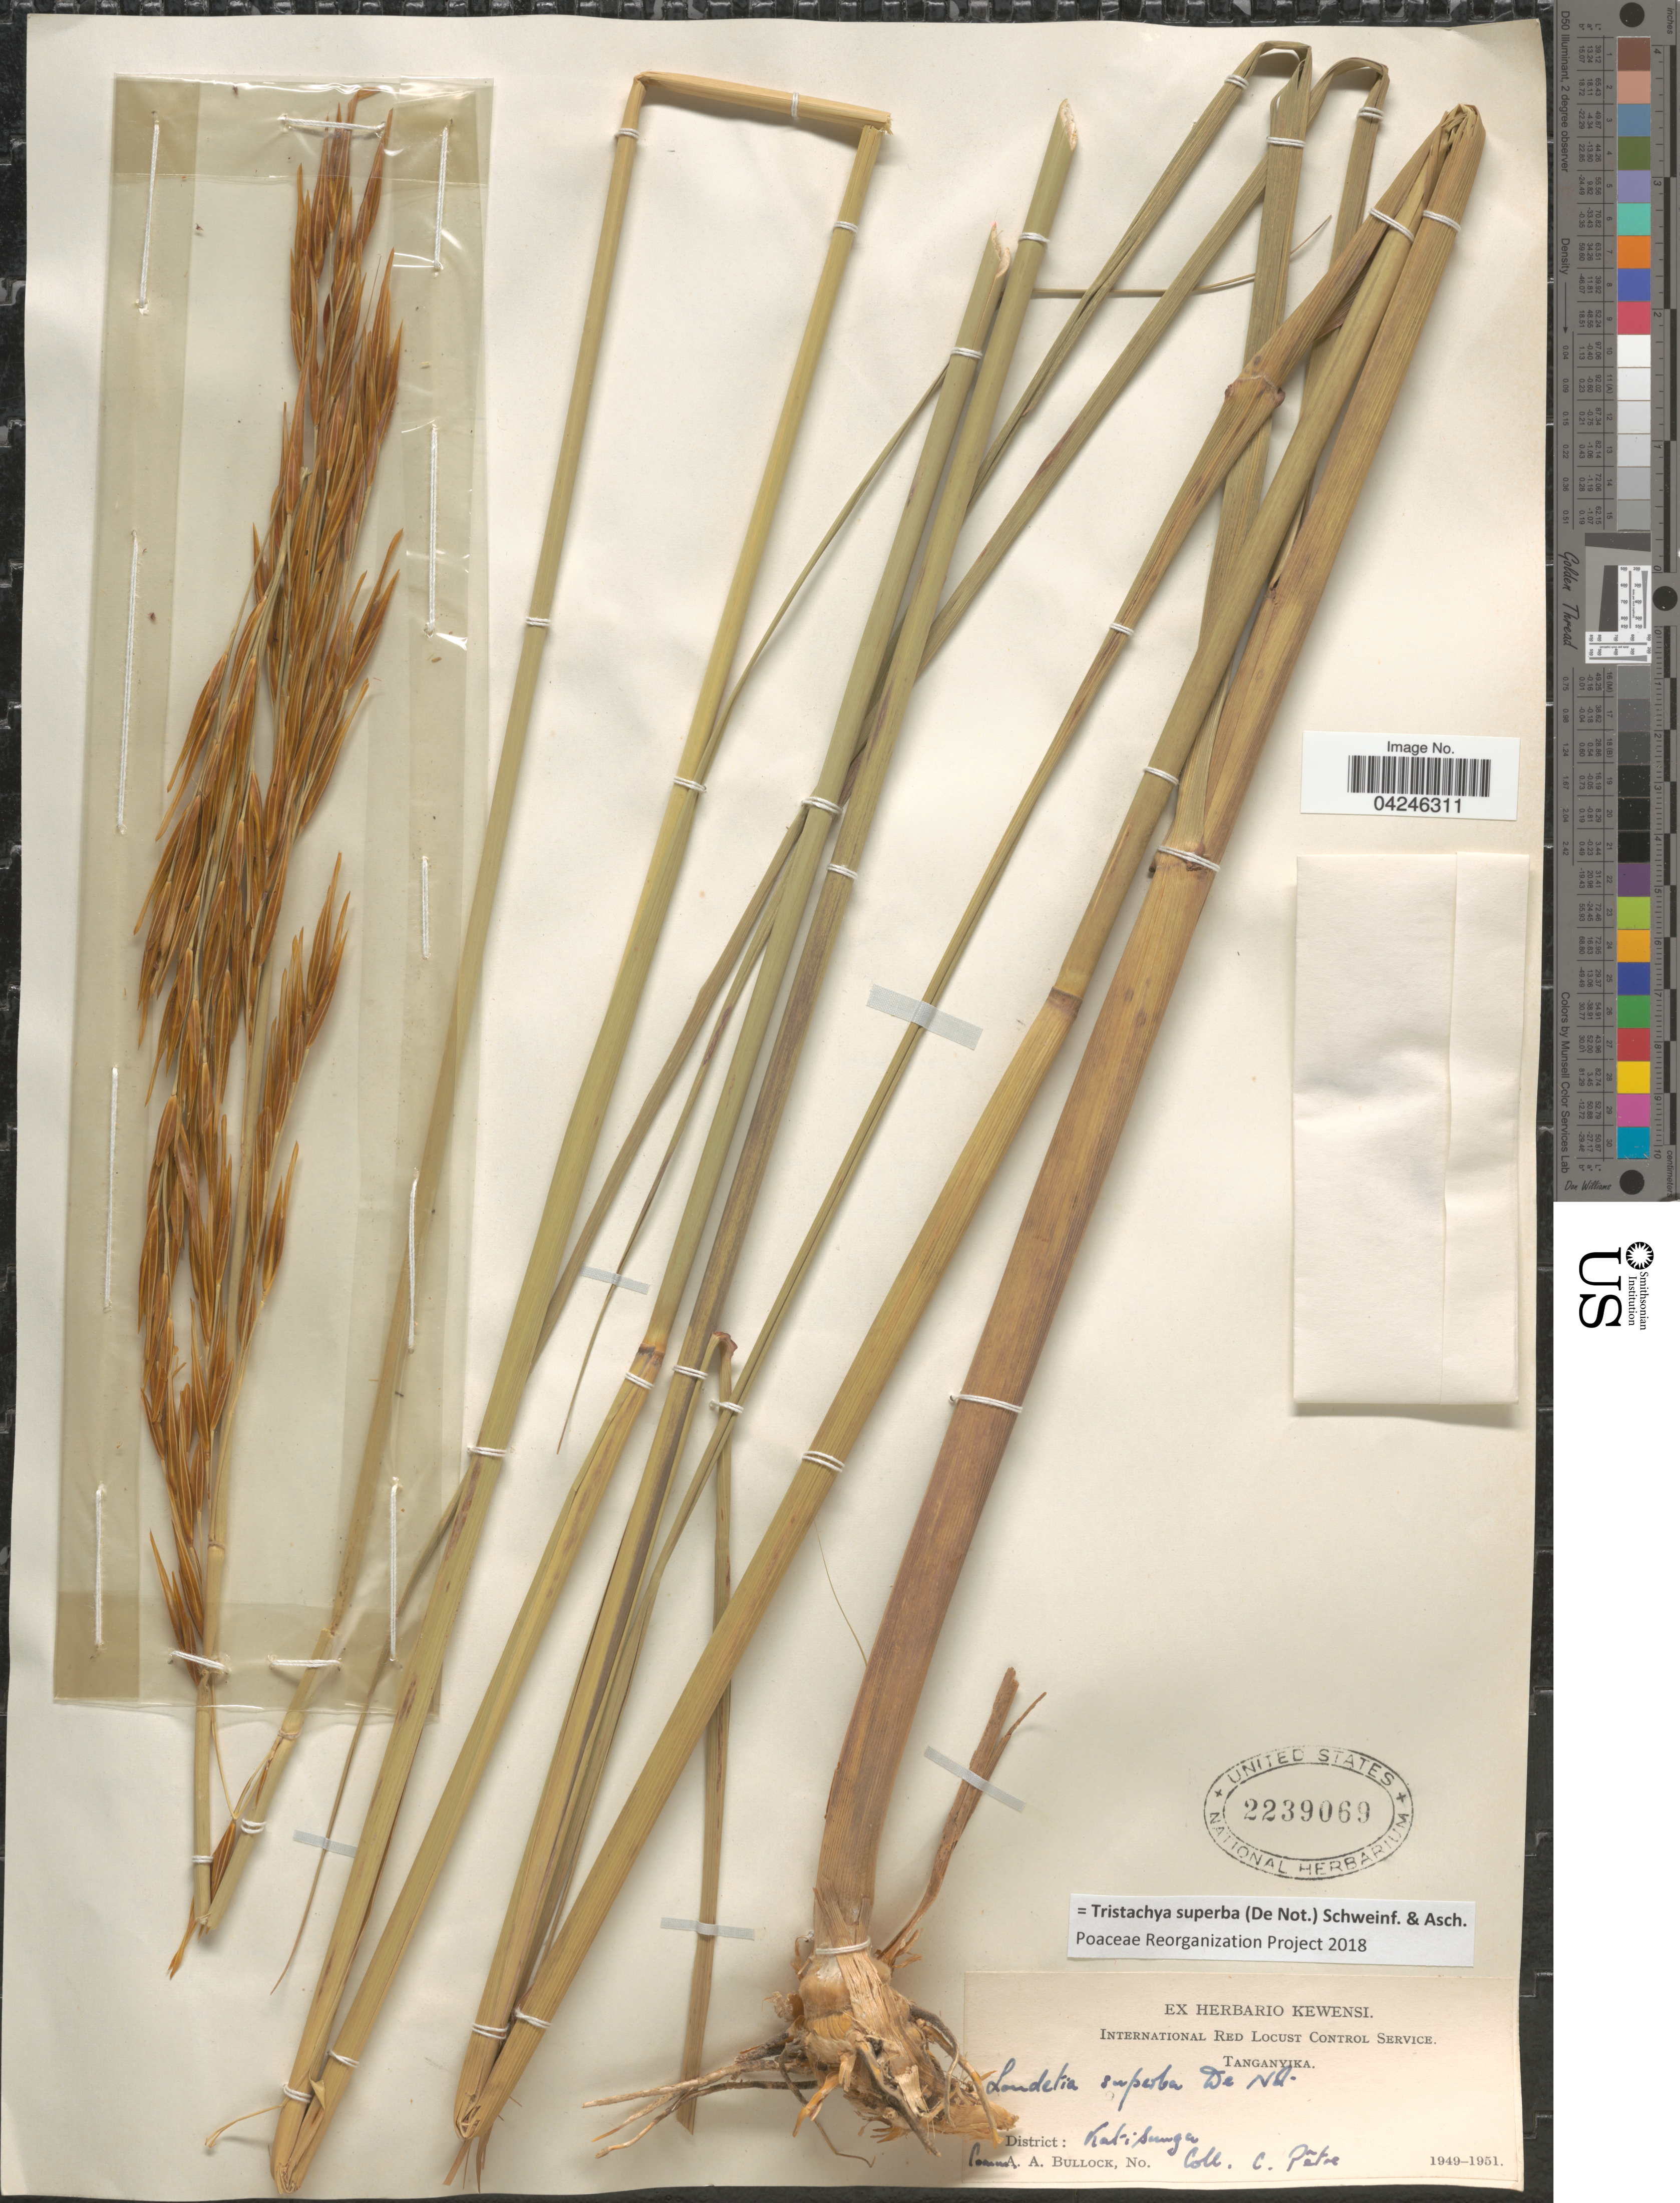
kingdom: Plantae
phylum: Tracheophyta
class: Liliopsida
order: Poales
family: Poaceae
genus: Tristachya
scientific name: Tristachya superba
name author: (De Not.) Schweinf. & Asch.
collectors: C. Petre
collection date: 1949/1951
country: Tanzania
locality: Tanganyika. District: Katisunga.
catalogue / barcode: US 2239069